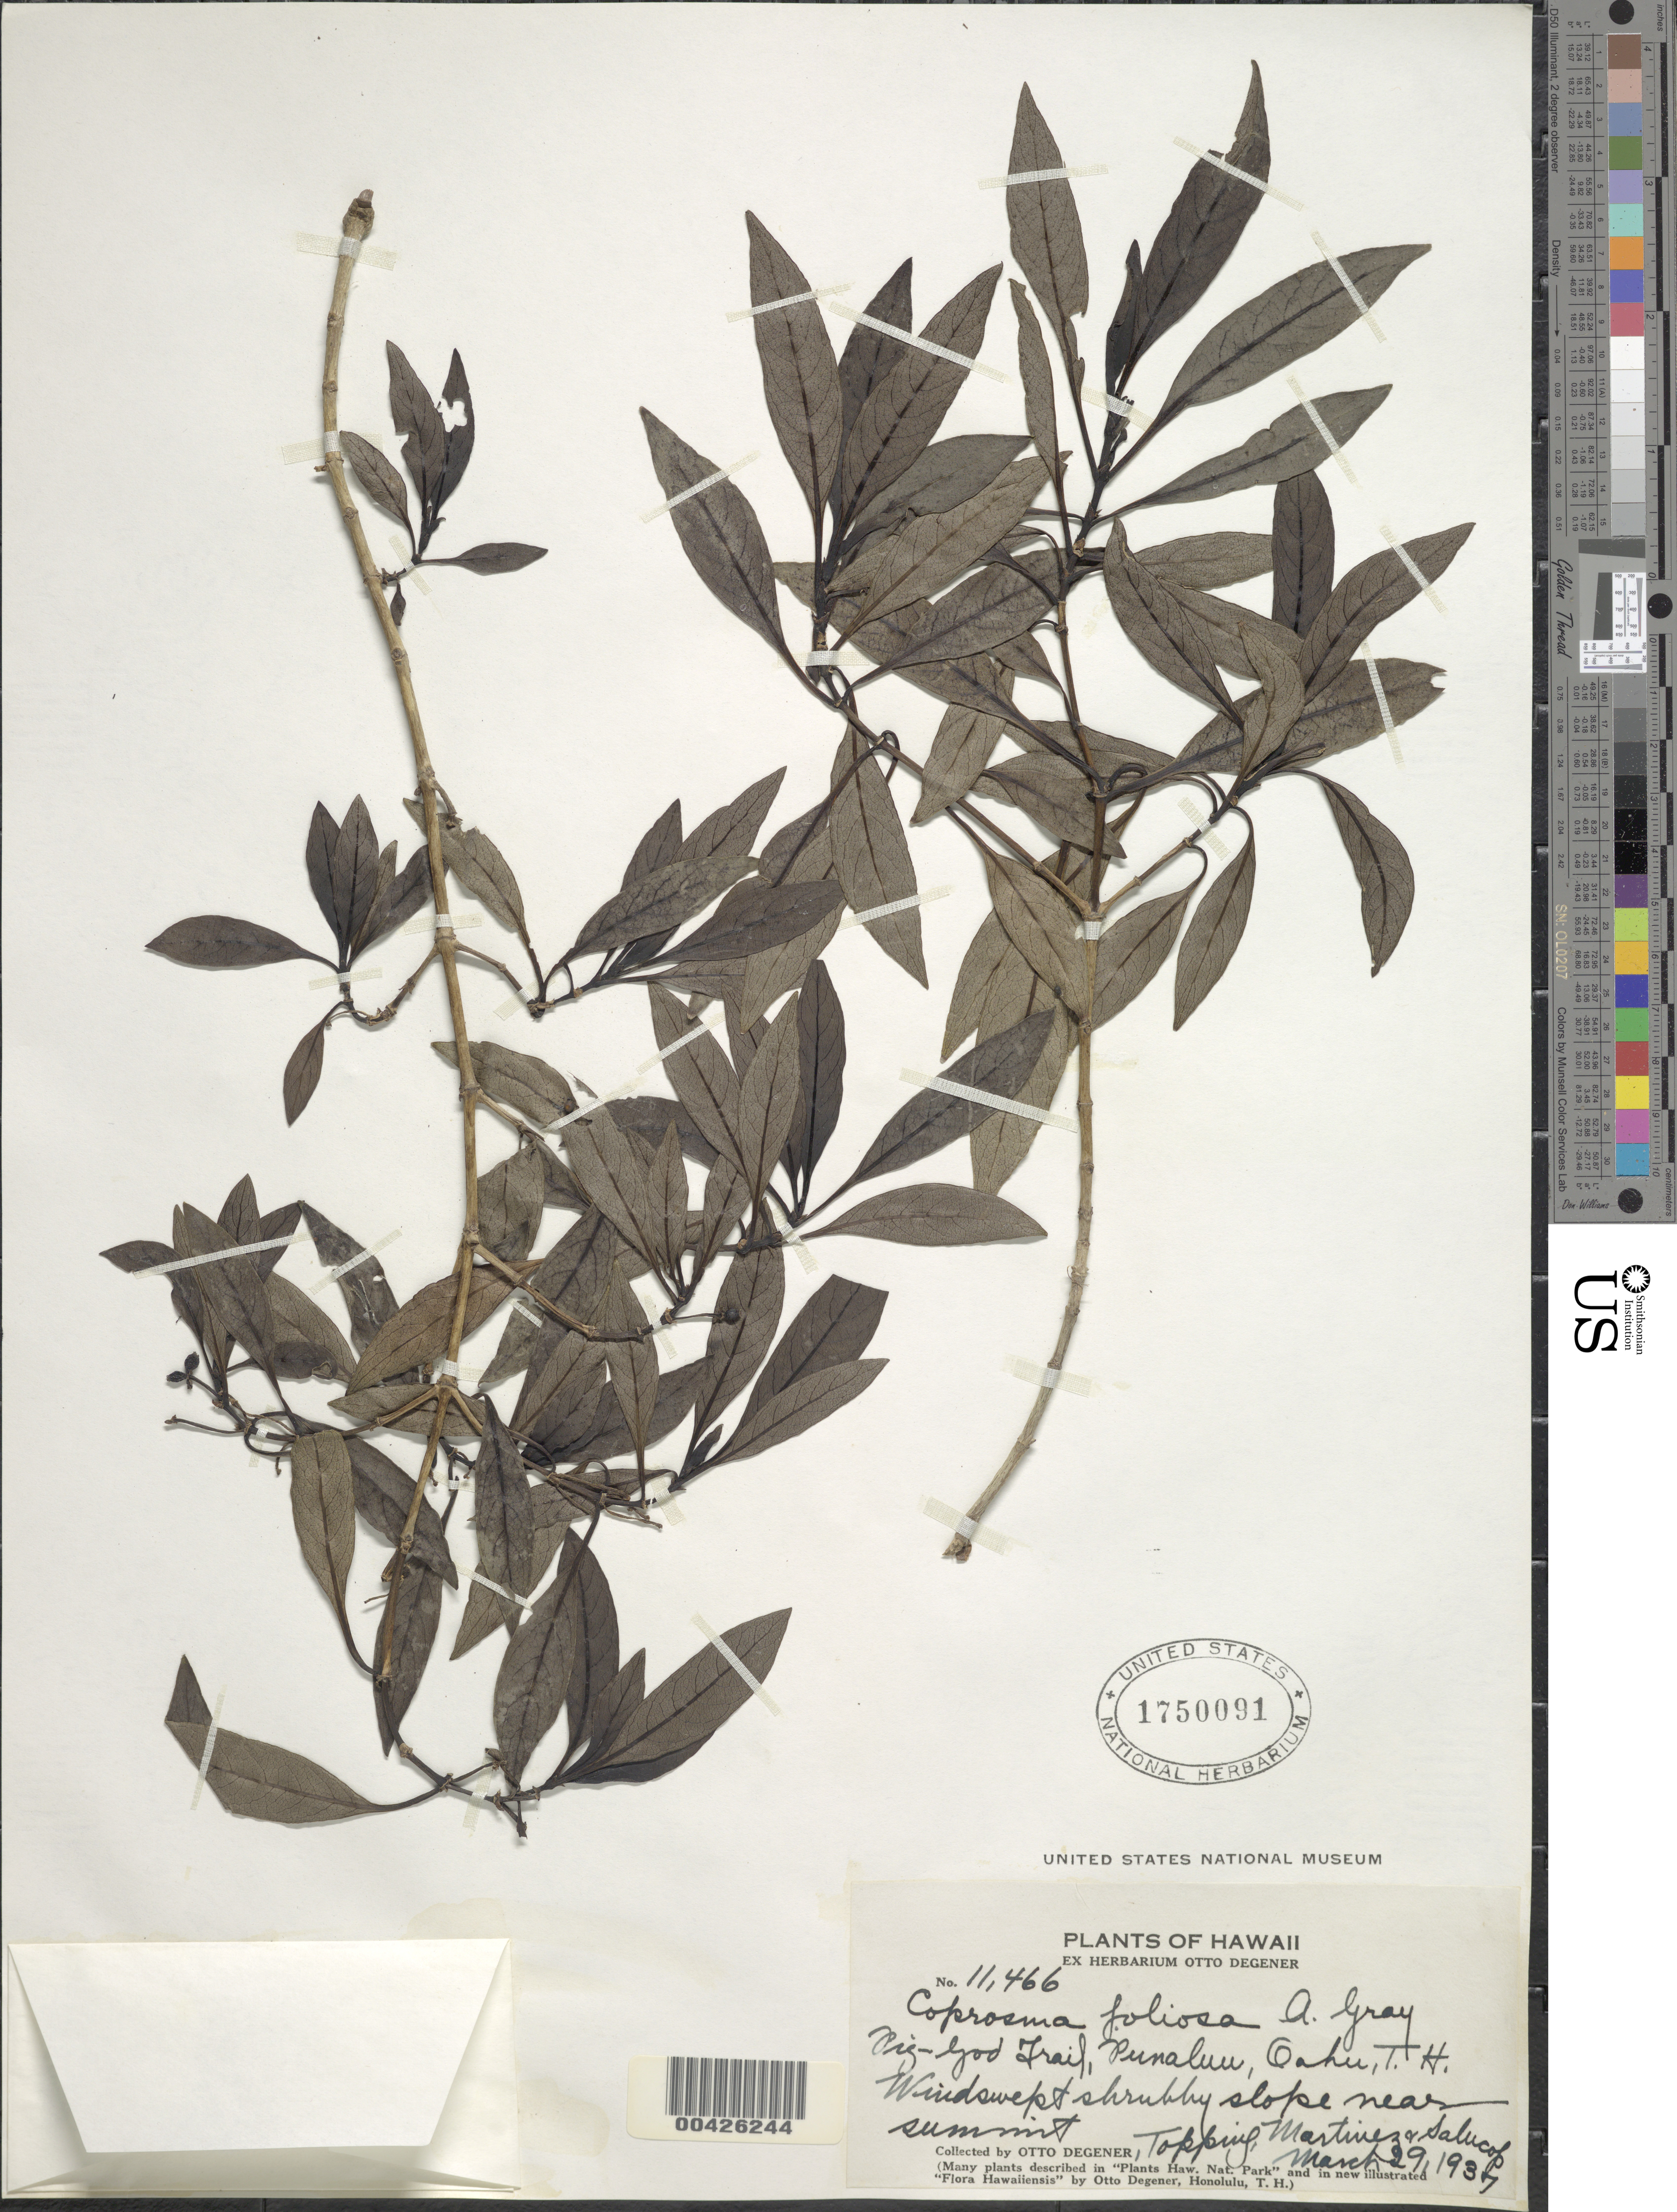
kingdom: Plantae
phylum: Tracheophyta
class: Magnoliopsida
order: Gentianales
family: Rubiaceae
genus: Coprosma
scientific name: Coprosma foliosa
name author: A. Gray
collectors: O. Degener, D. L. Topping, -- Martinez & -- Salucop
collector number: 11466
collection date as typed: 29 Mar 1937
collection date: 1937-03-29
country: United States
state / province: Hawaii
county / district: Honolulu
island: Oahu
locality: Pig-God Trail, Punaluu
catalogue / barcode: US 1750091